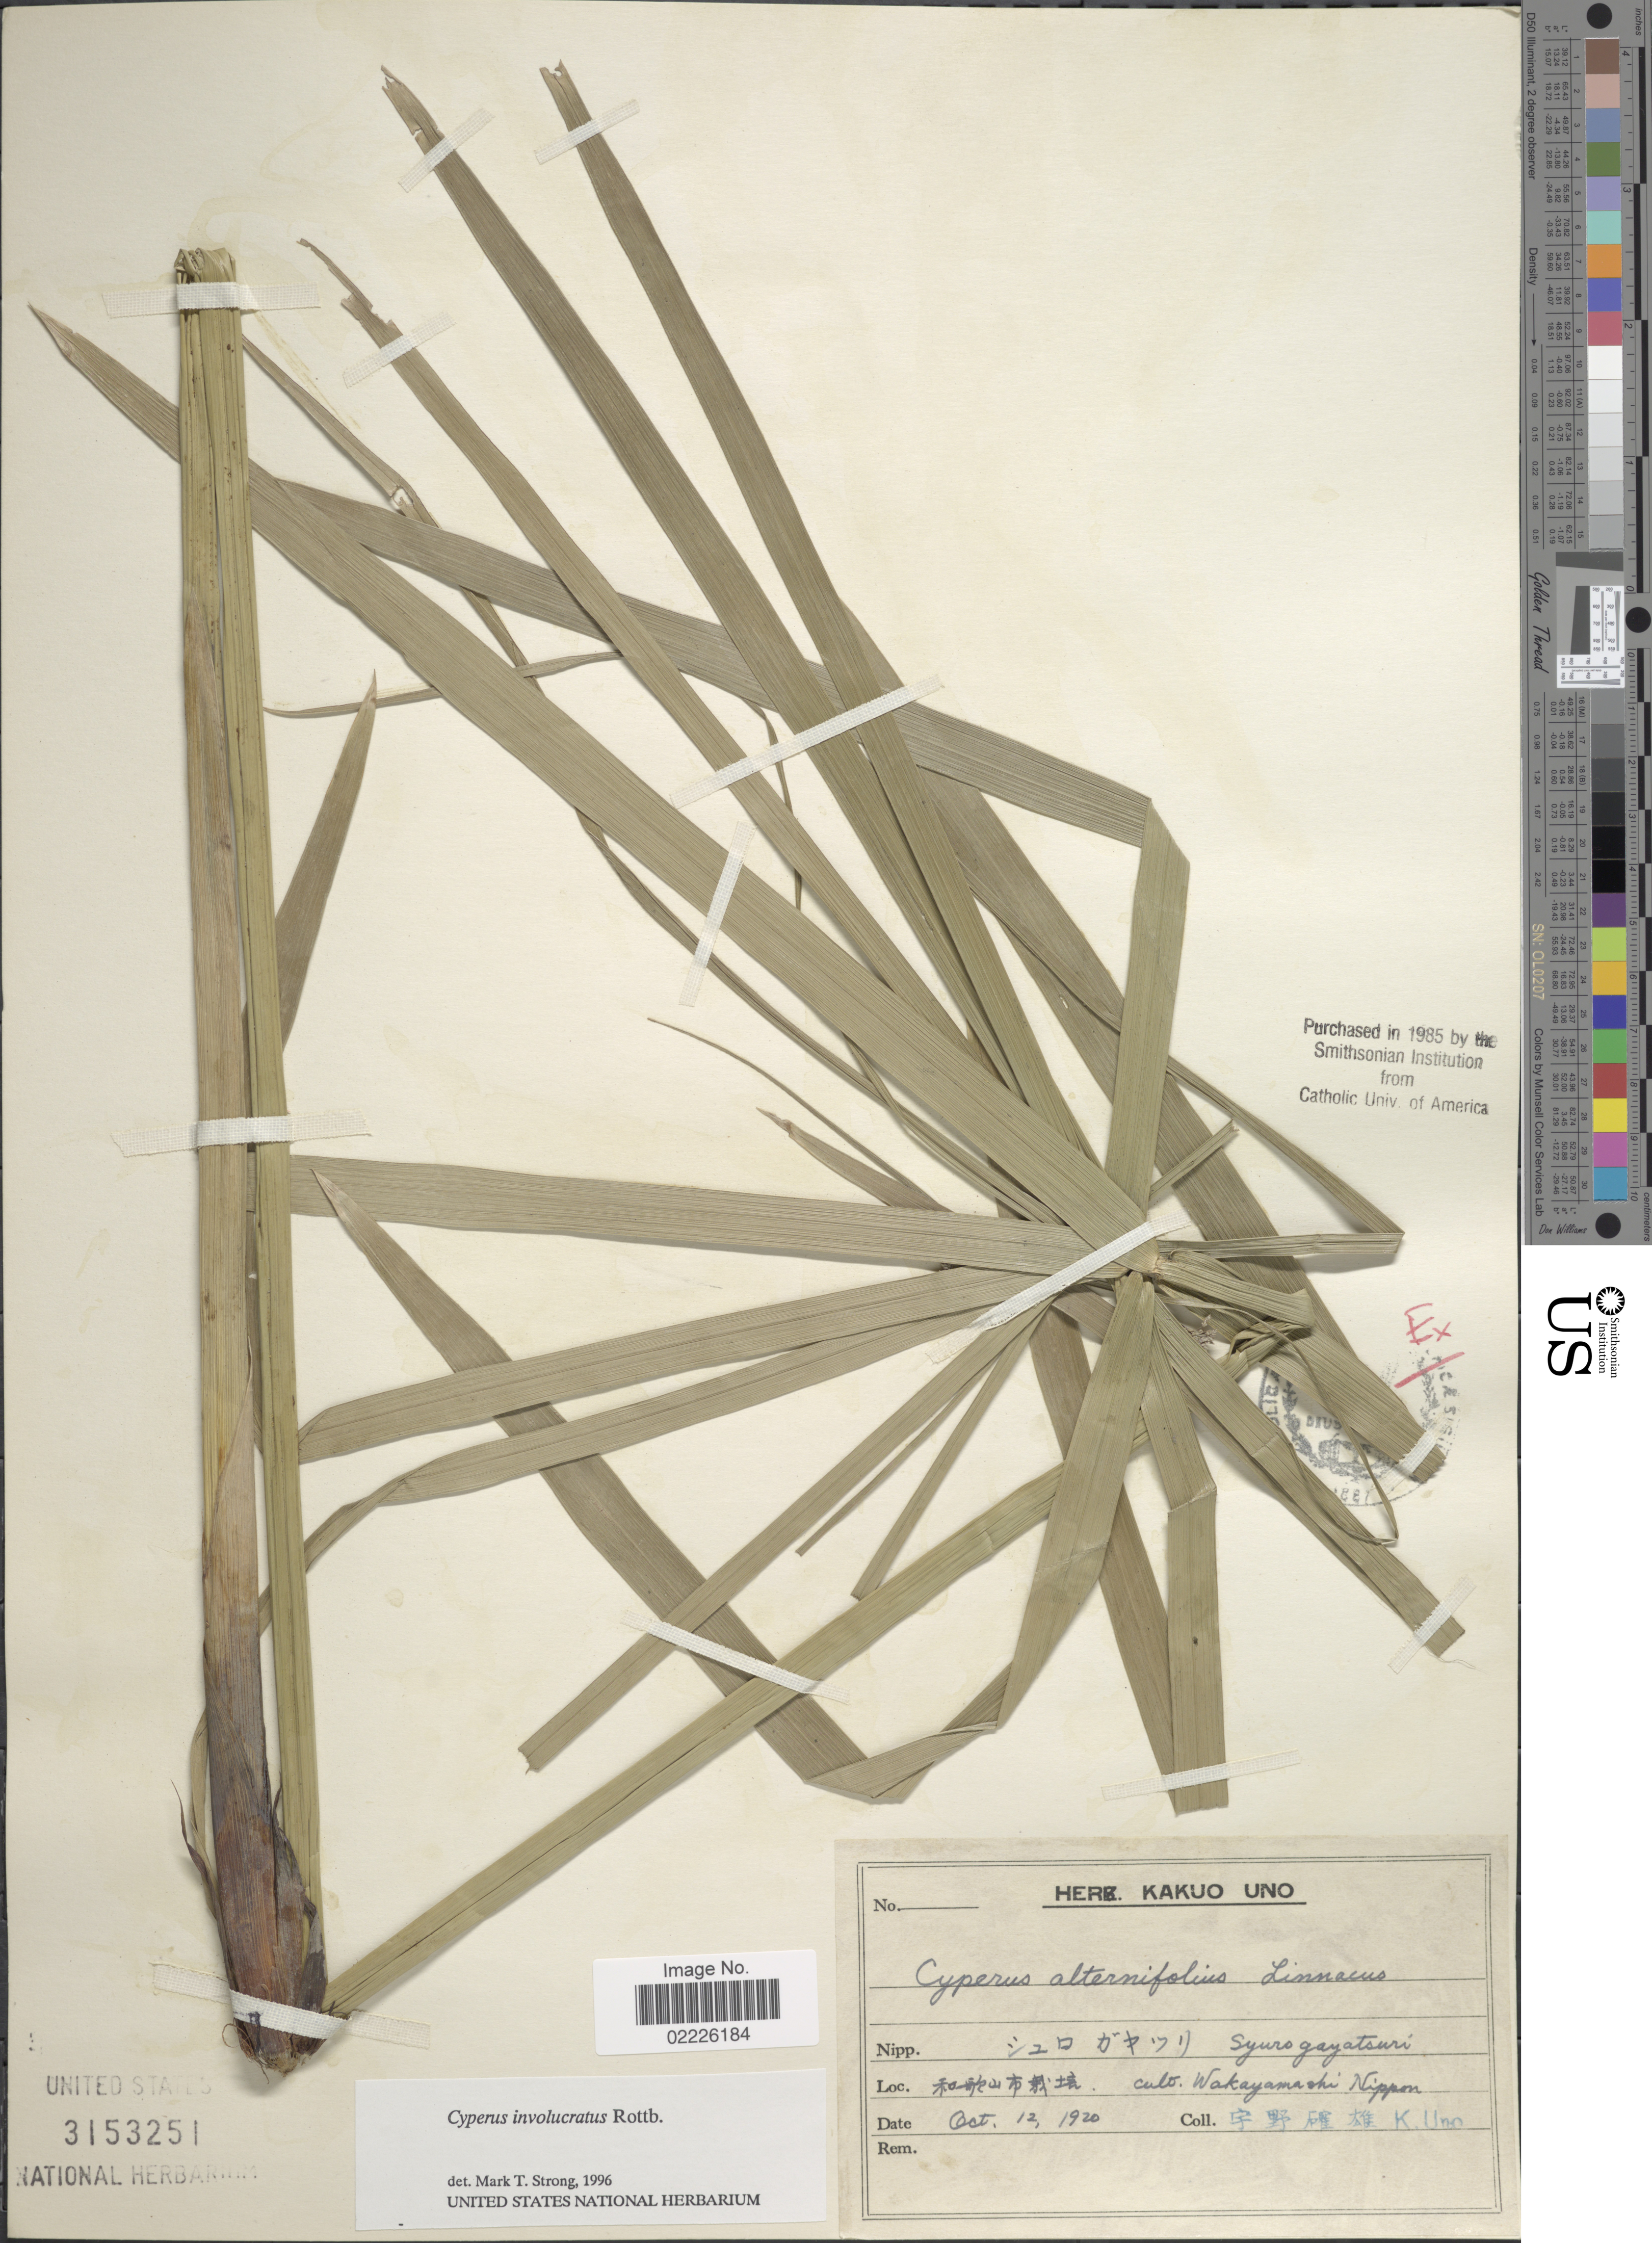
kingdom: Plantae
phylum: Tracheophyta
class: Liliopsida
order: Poales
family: Cyperaceae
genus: Cyperus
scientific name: Cyperus involucratus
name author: Rottb.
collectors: K. Uno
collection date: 1920-10-12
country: Japan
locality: Wakayamashi, Nippon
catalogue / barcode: US 3153251